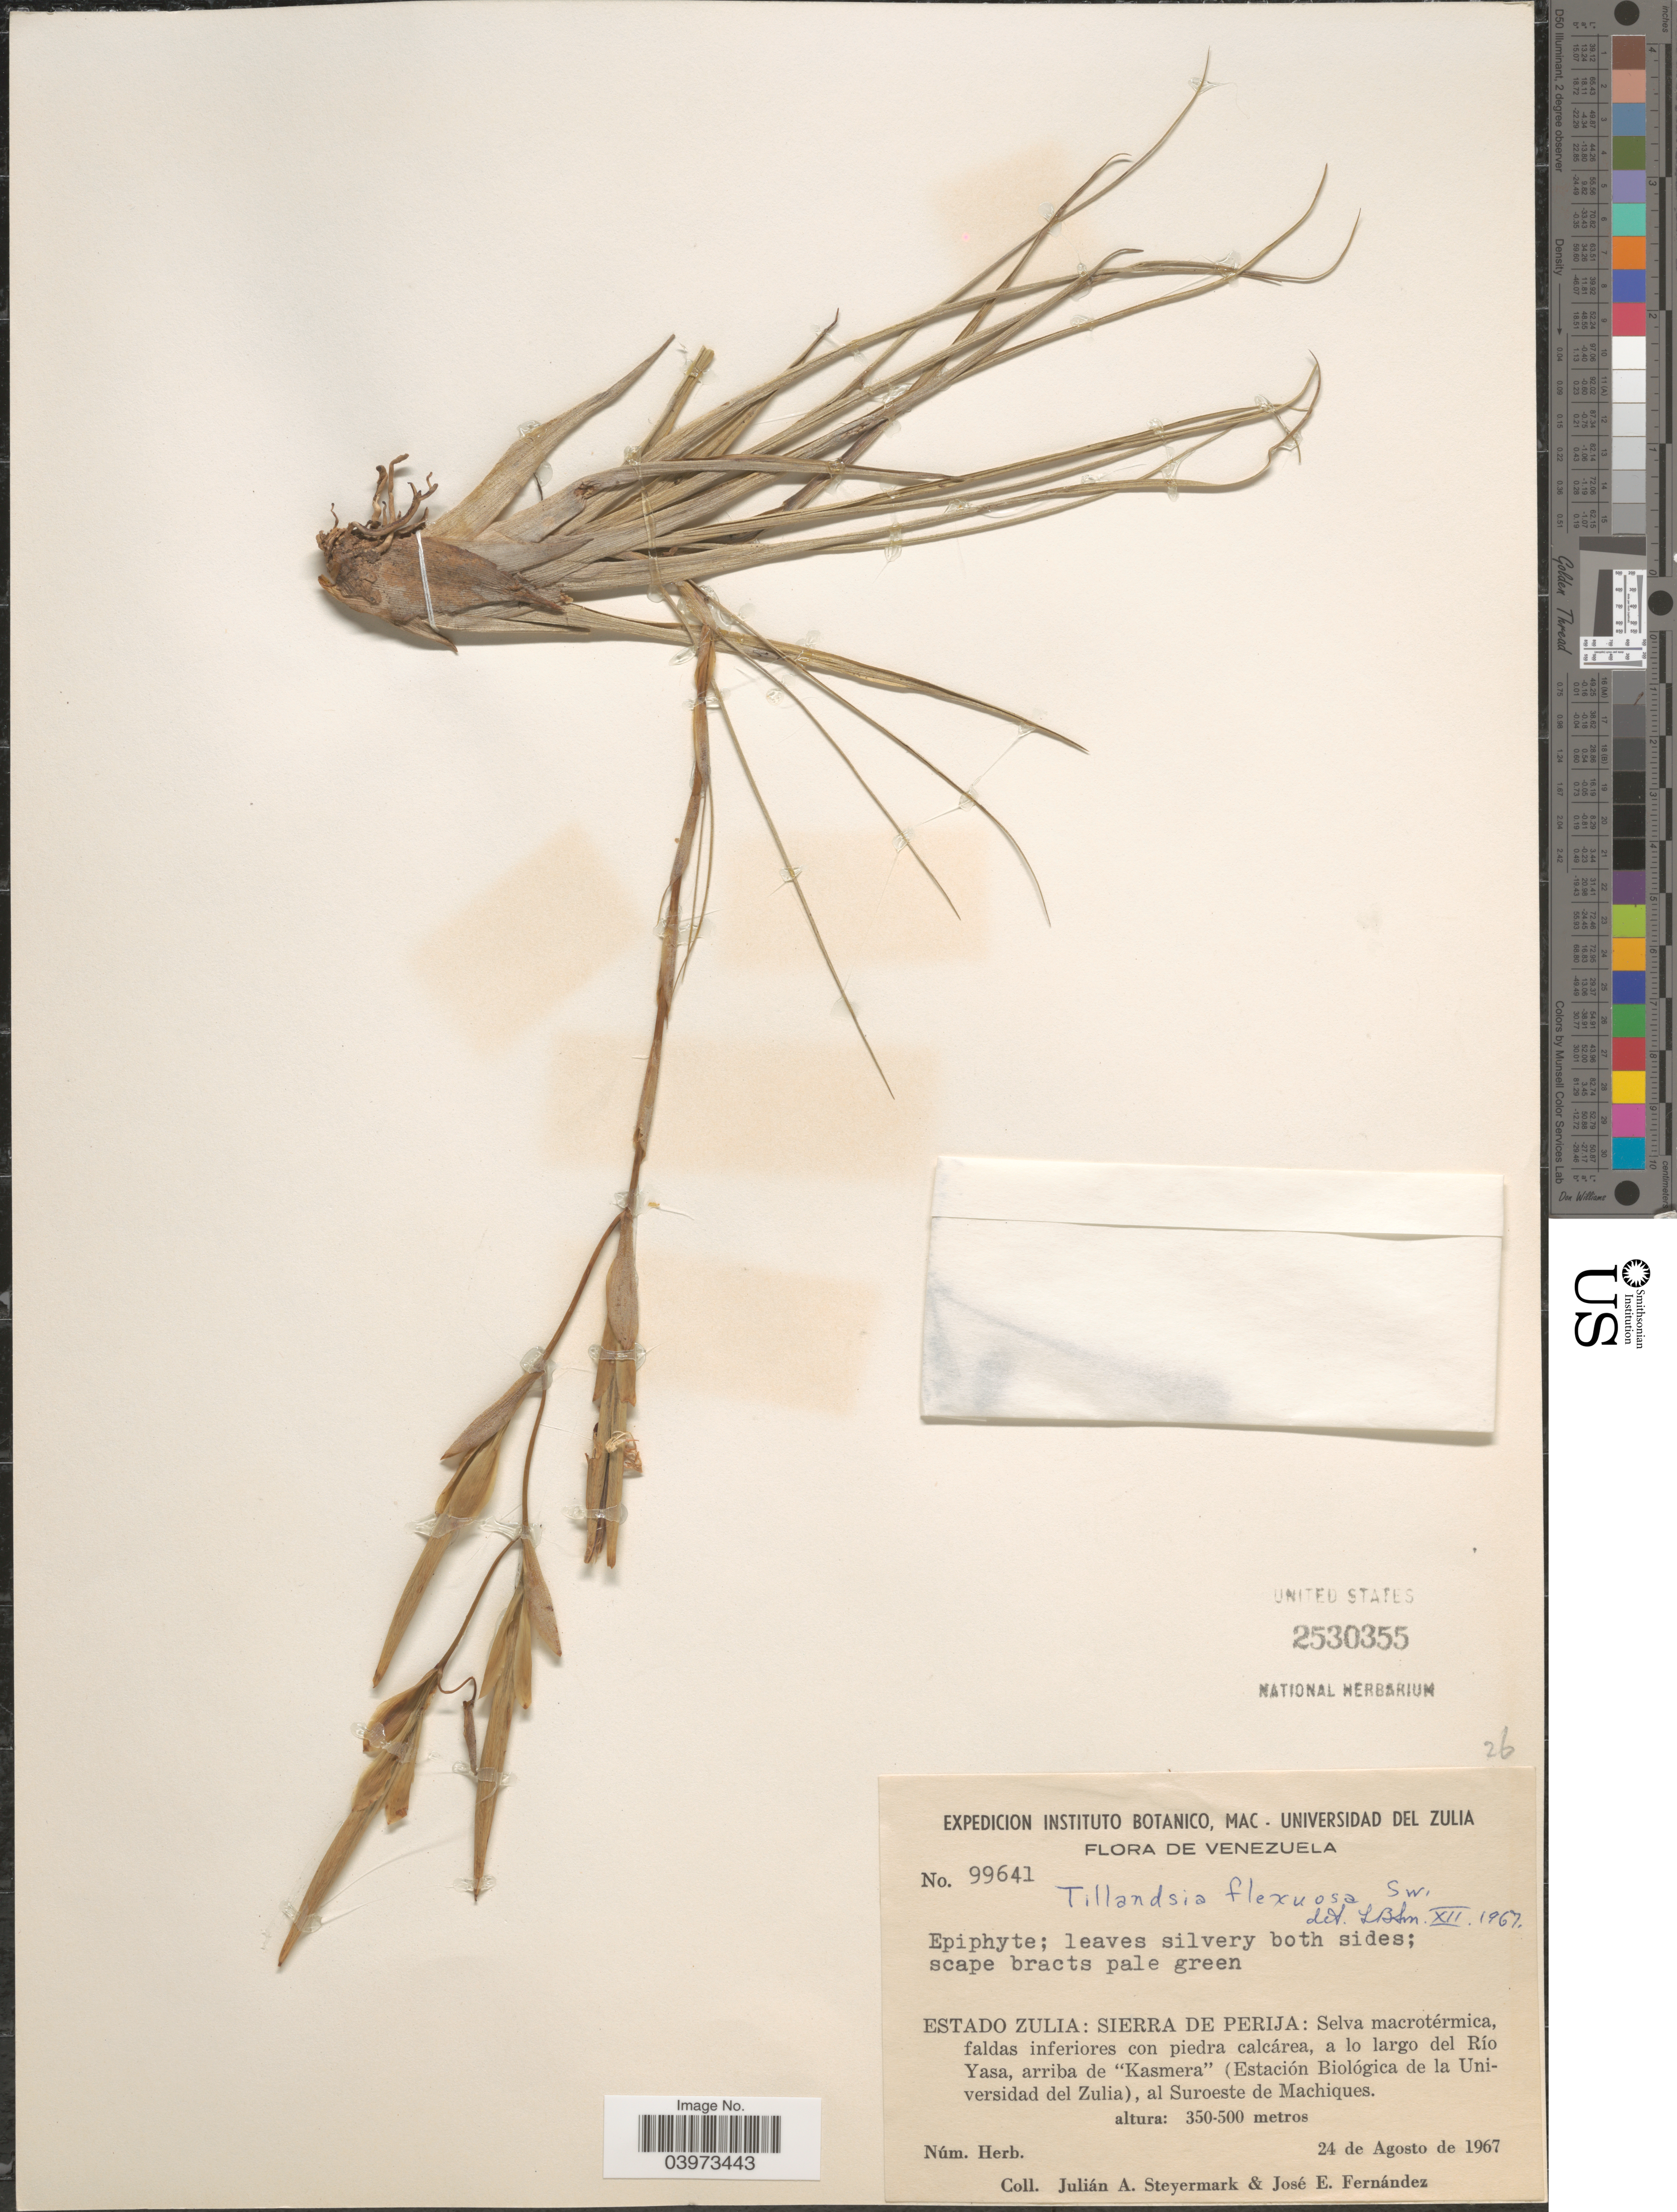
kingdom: Plantae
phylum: Tracheophyta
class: Liliopsida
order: Poales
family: Bromeliaceae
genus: Tillandsia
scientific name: Tillandsia flexuosa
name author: Sw.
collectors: J. Steyermark & J. Fernández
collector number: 99641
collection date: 1967-08-24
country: Venezuela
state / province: Zulia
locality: Sierra de Perija: A lo largo del Río Yasa, arriba de "Kasmera" (Estación Biológica de la Universidad del Zulia), al Suroeste de Machiques.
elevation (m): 350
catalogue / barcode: US 2530355